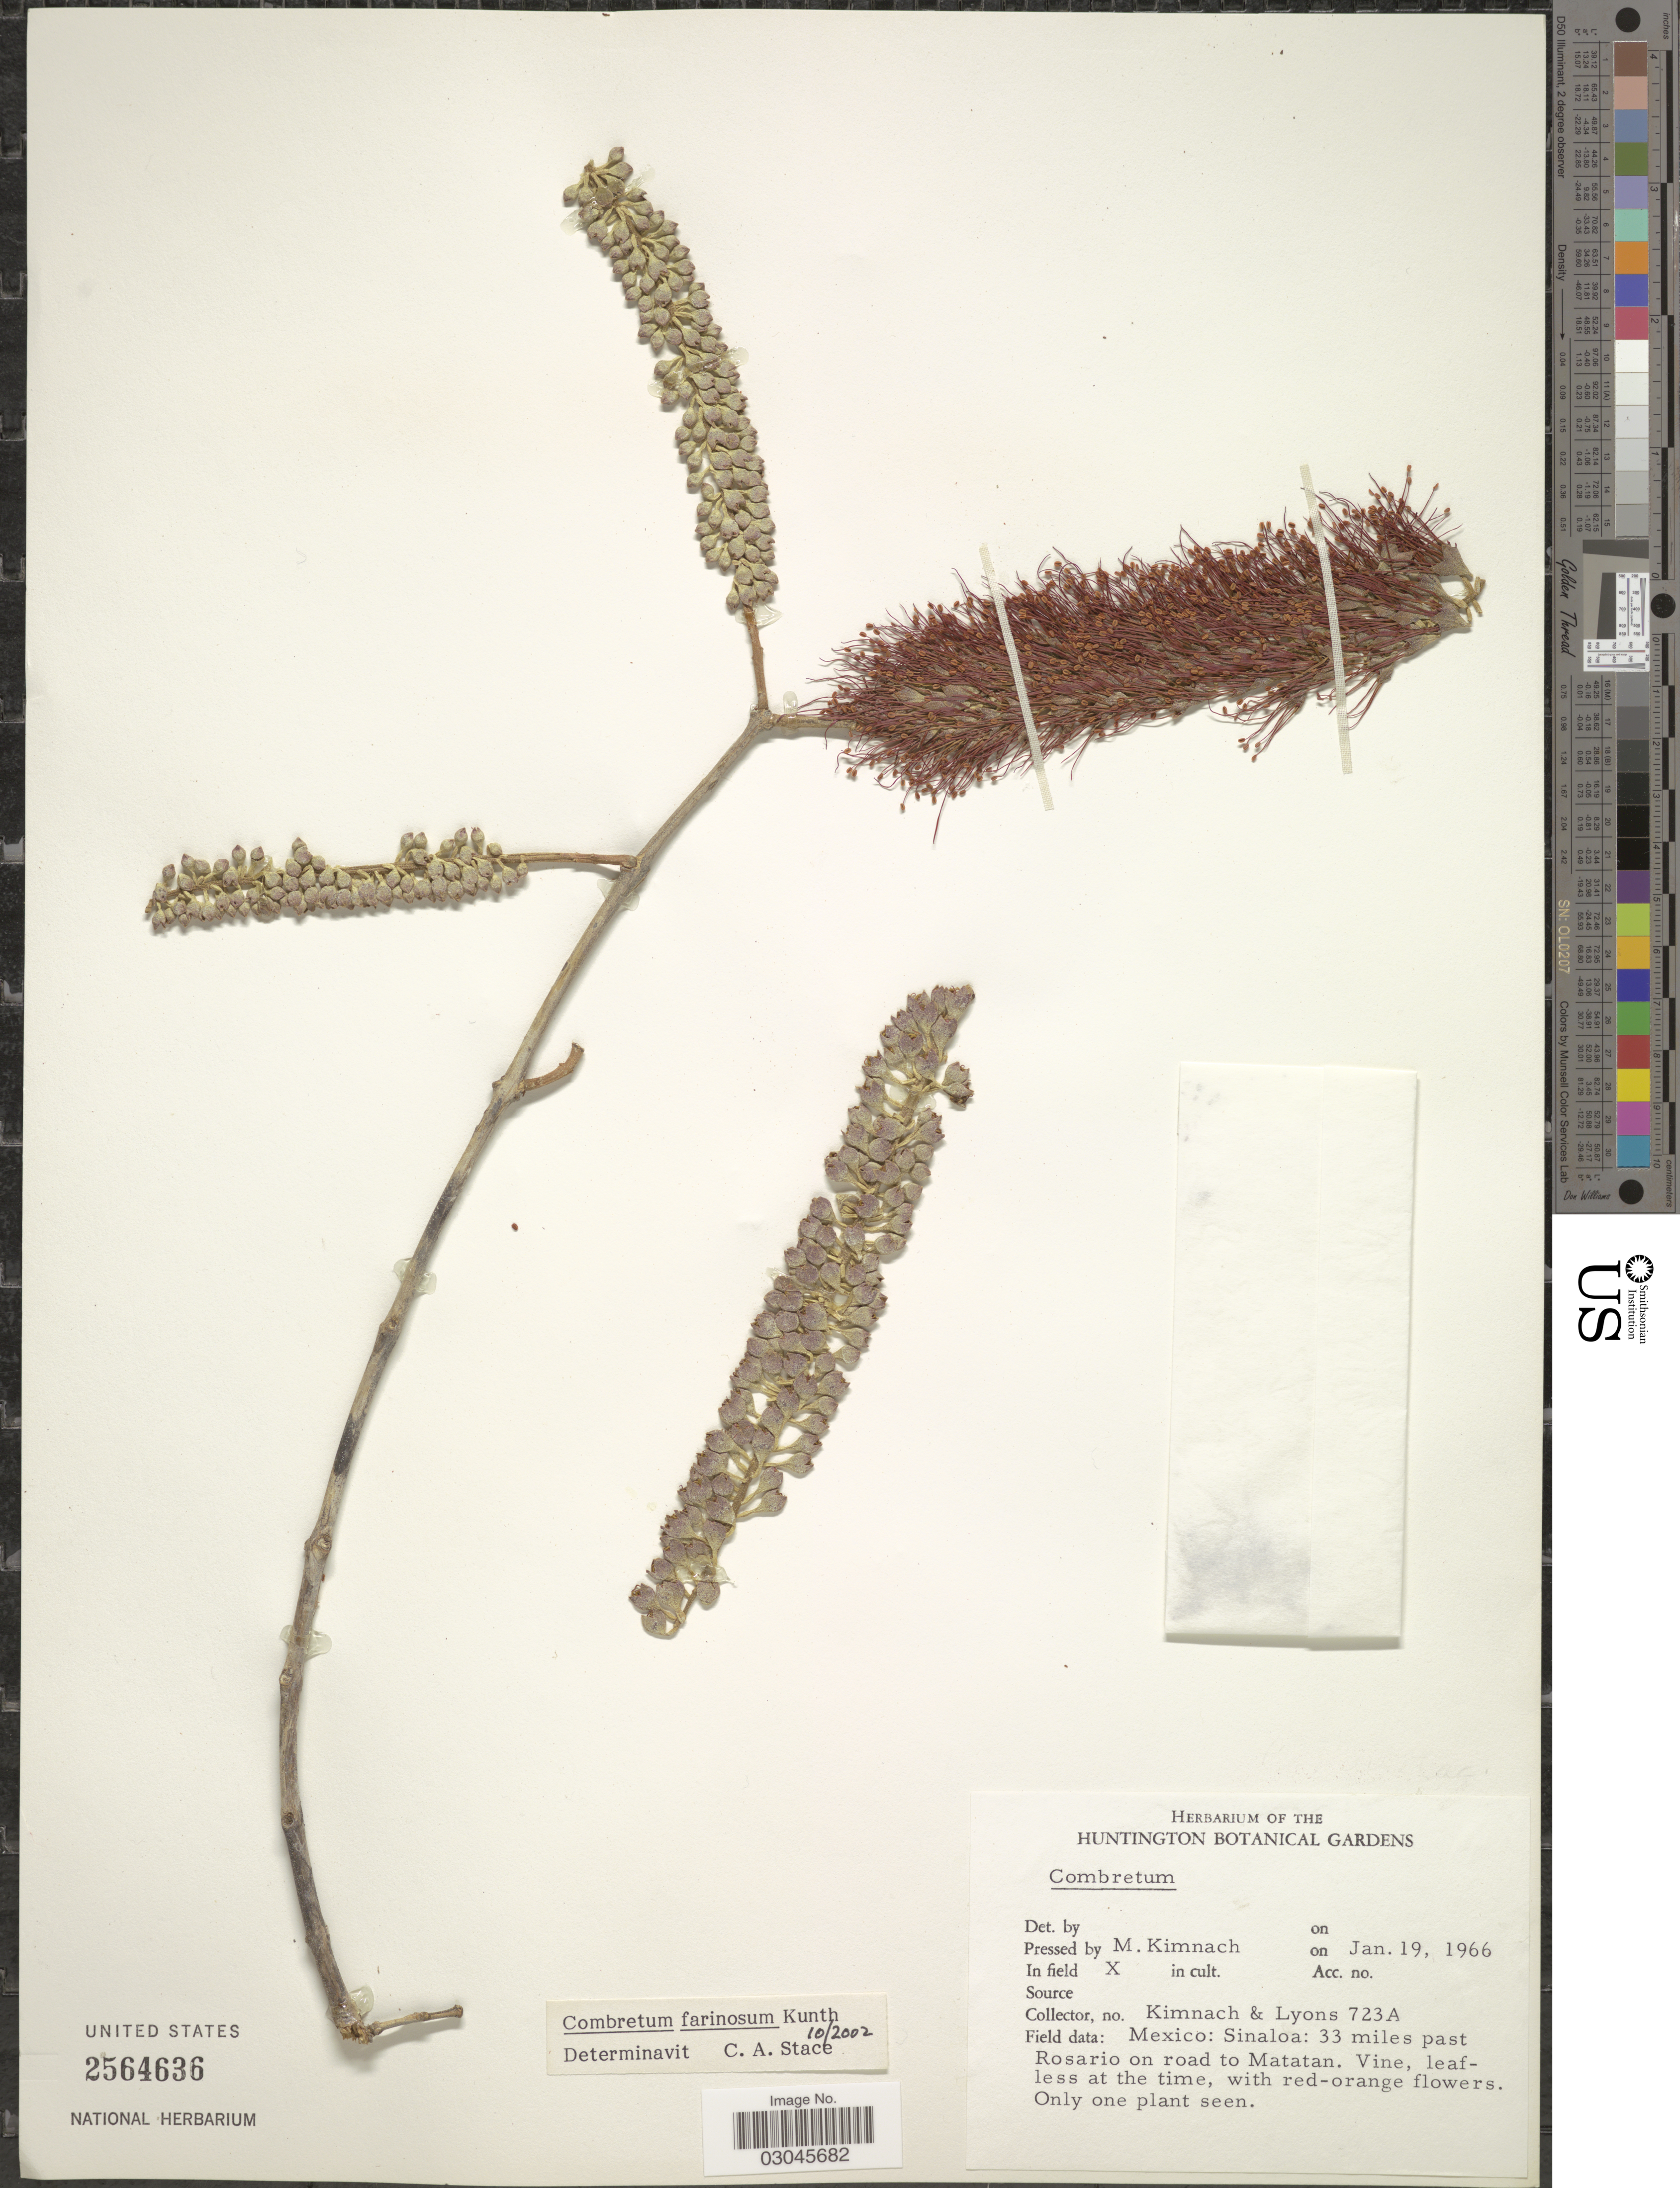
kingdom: Plantae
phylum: Tracheophyta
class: Magnoliopsida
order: Myrtales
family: Combretaceae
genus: Combretum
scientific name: Combretum farinosum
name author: Kunth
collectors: M. W. Kimnach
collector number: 723A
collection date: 1966-01-19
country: Mexico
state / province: Sinaloa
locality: In field [Foreign script] in cult.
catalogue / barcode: US 2564636